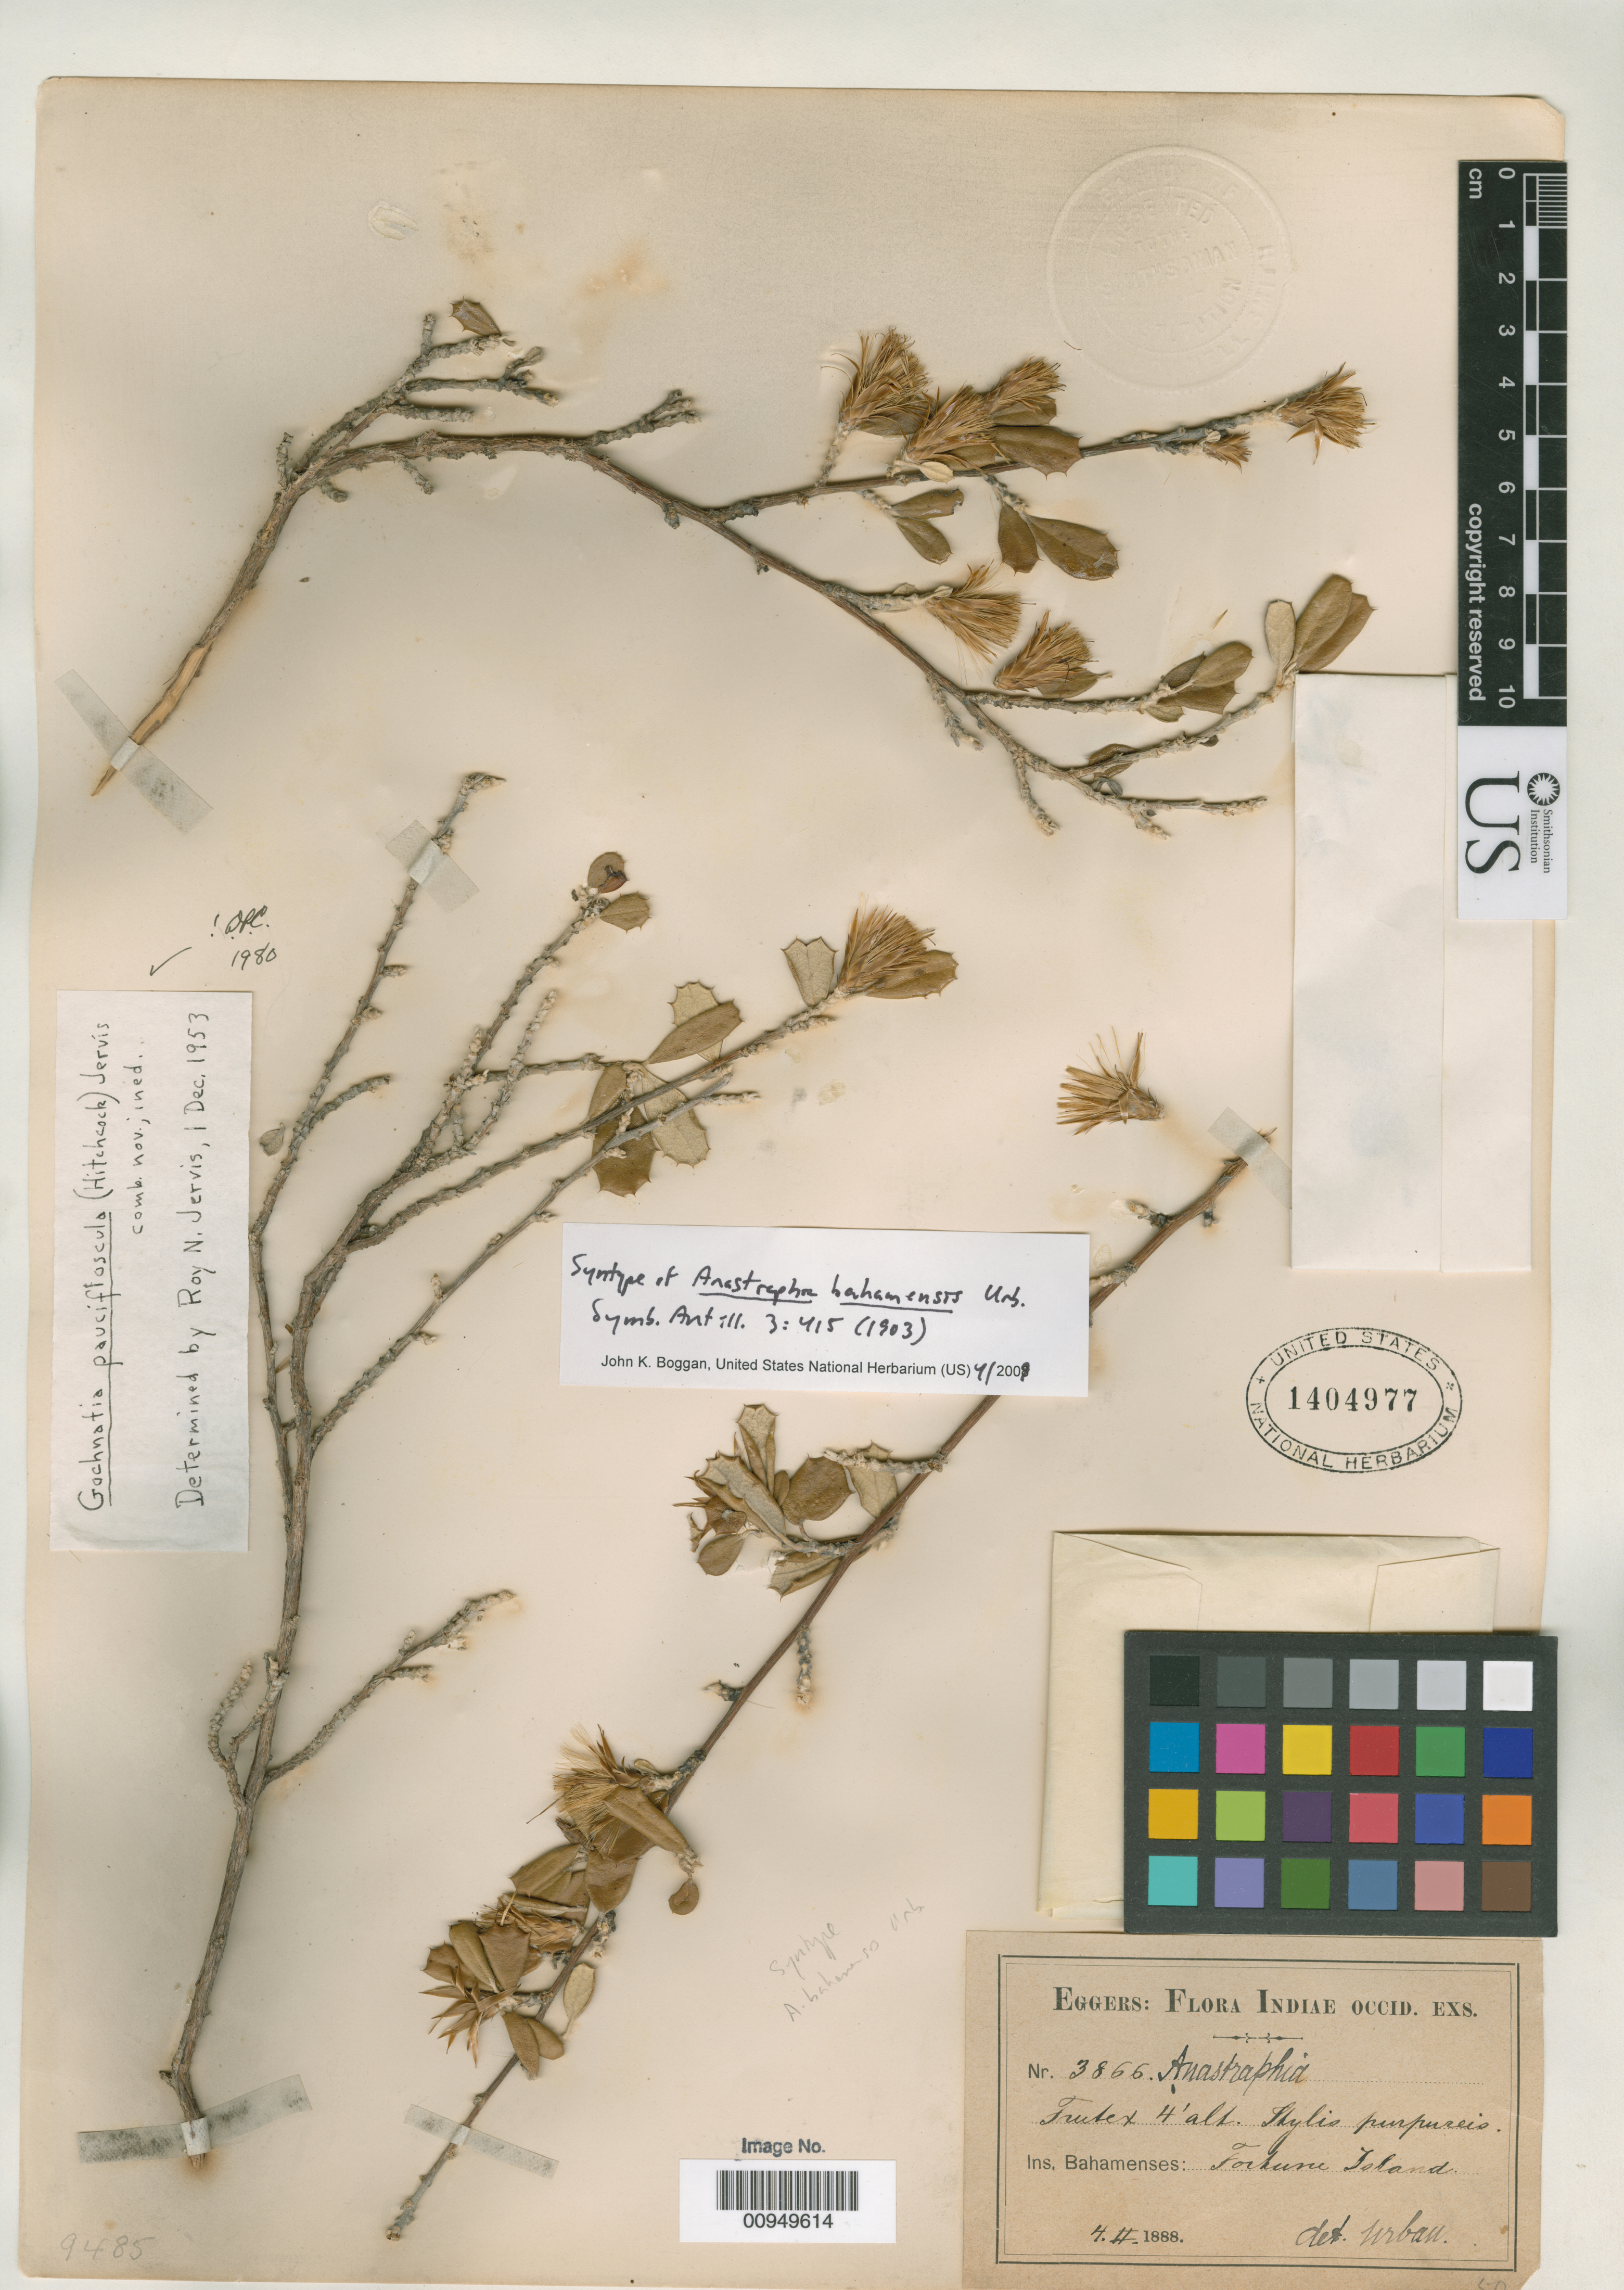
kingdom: Plantae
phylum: Tracheophyta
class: Magnoliopsida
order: Asterales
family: Asteraceae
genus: Anastraphia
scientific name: Anastraphia bahamensis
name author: Urb.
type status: Syntype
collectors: H. F. A. von Eggers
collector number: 3866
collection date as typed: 04 Feb 1888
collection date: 1888-02-04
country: Bahamas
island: Fortune Island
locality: Ins. Bahamenses: Fortune Island.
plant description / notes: Specimen ex John Donnell Smith Herbarium.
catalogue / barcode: US 1404977